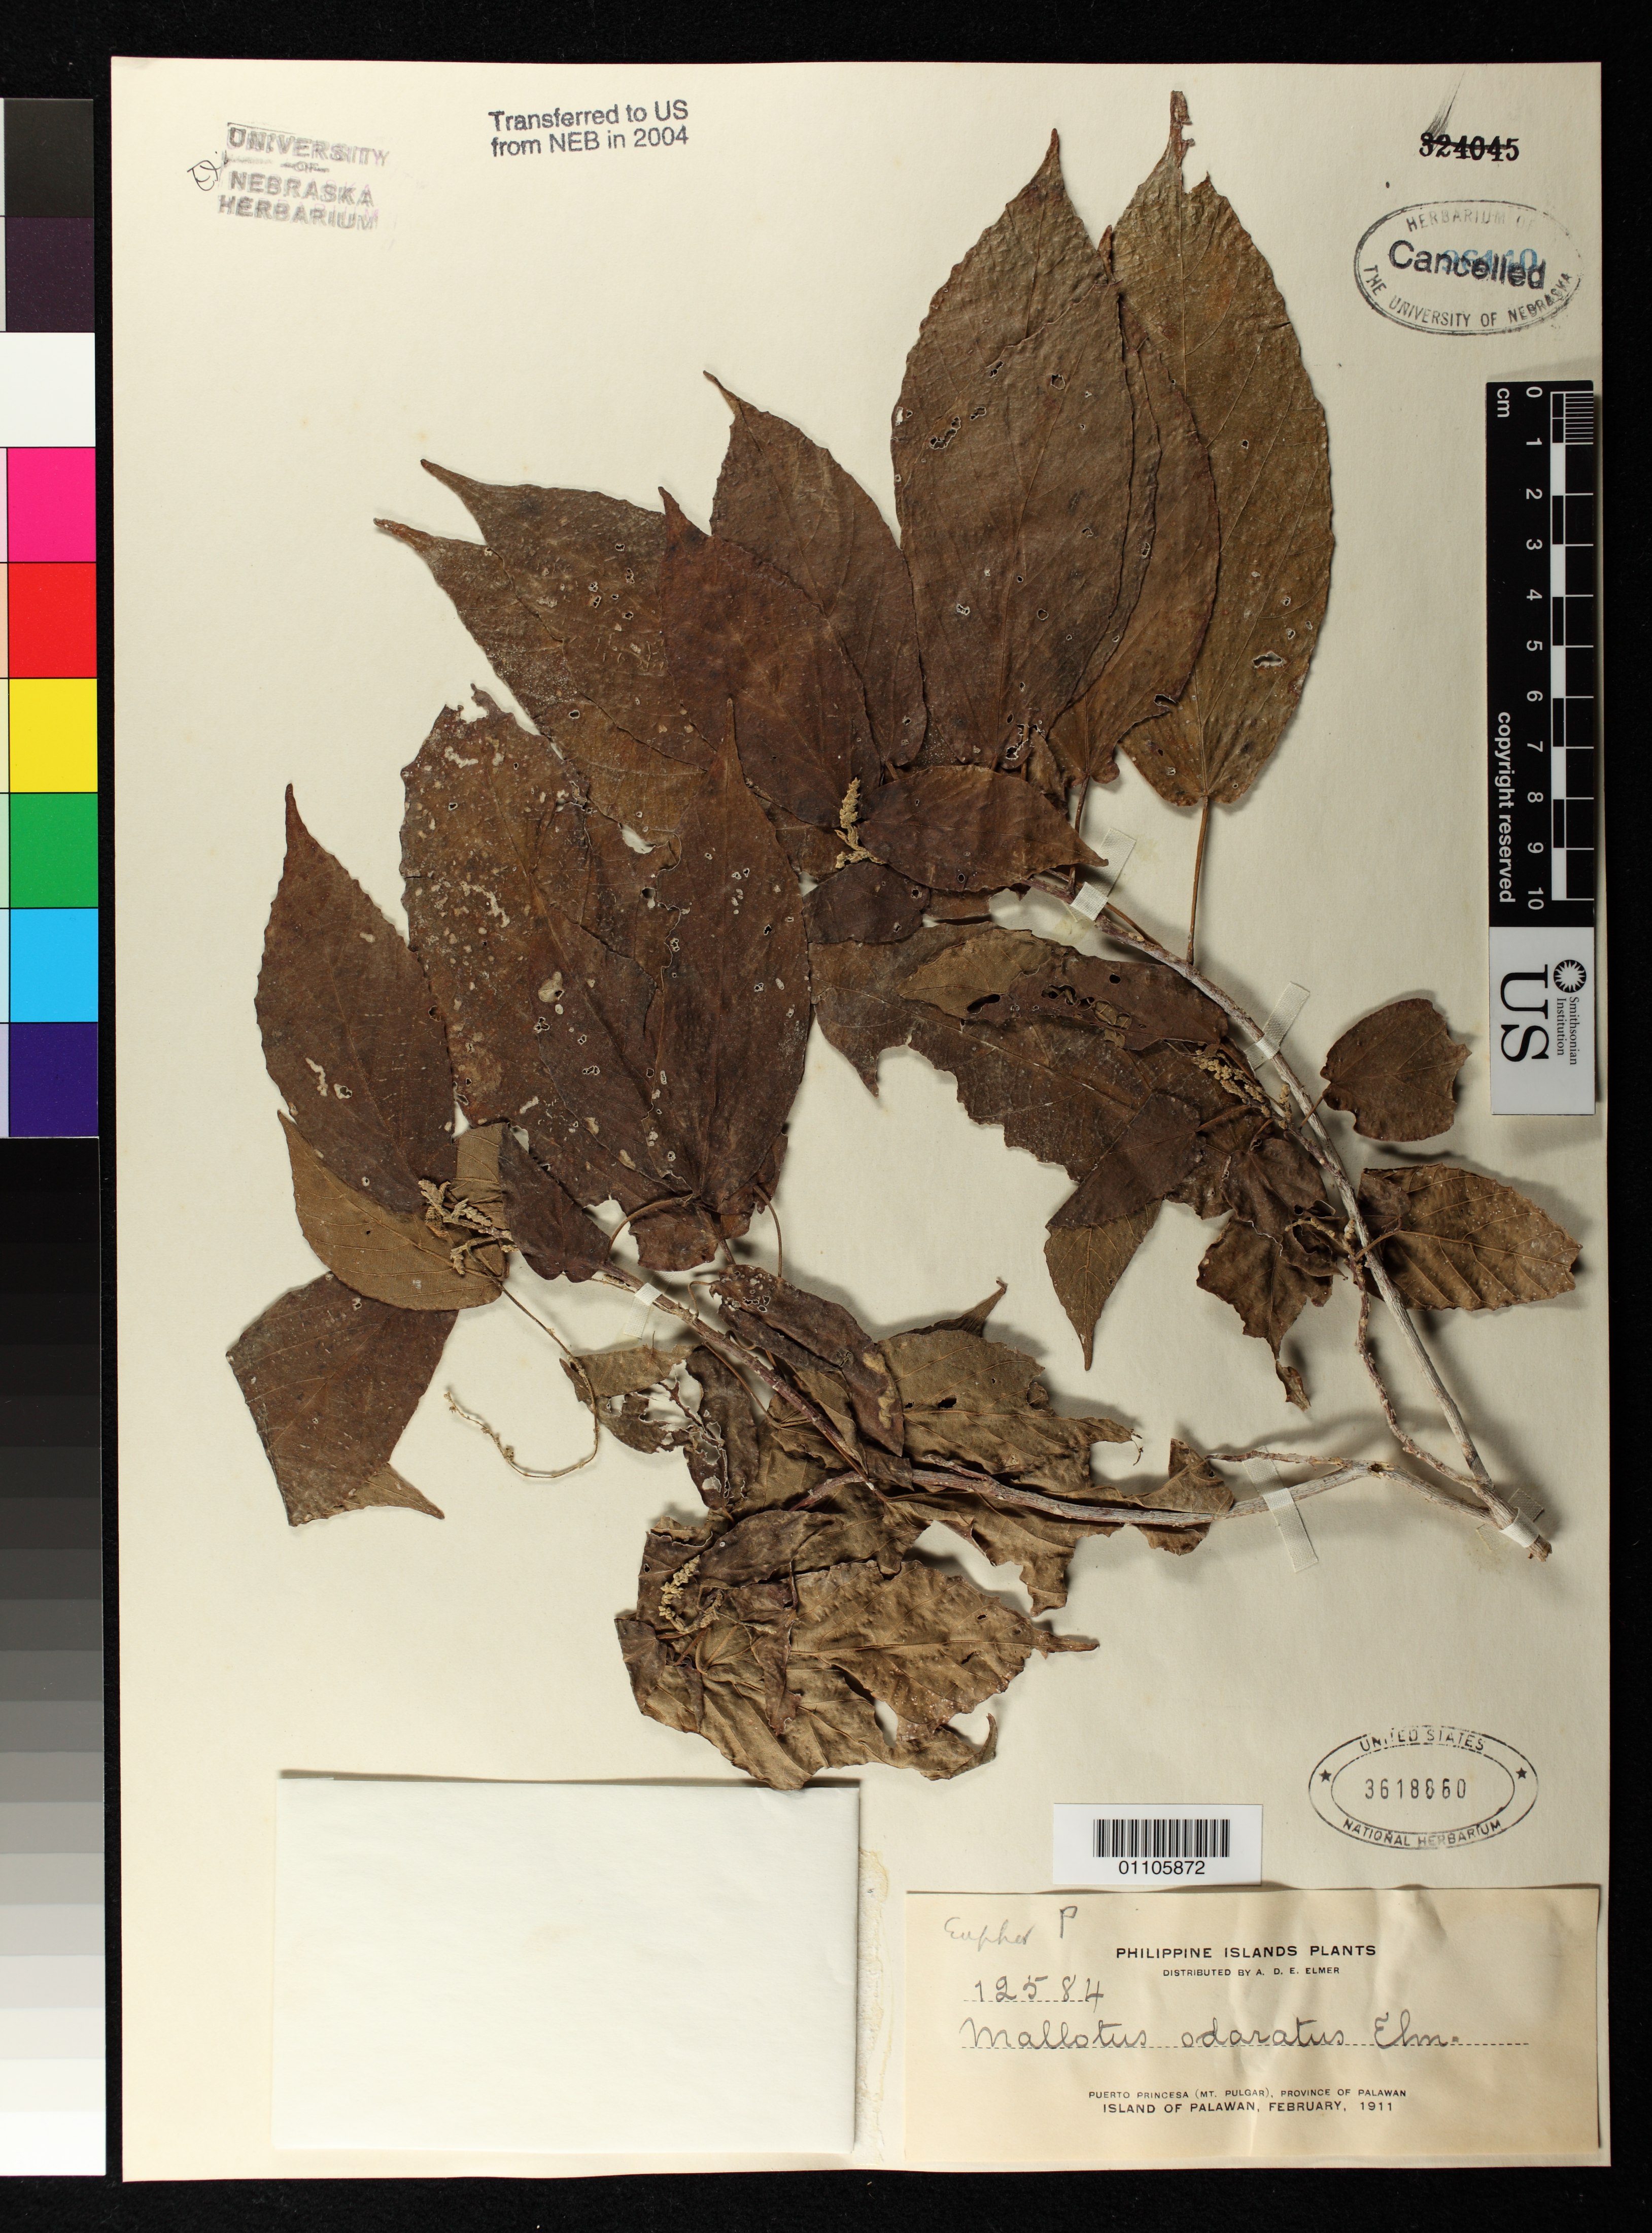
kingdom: Plantae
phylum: Tracheophyta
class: Magnoliopsida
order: Malpighiales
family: Euphorbiaceae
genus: Mallotus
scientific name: Mallotus odoratus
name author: Elmer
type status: Isotype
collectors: A. D. E. Elmer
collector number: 12584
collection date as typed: Feb 1911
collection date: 1911-02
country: Philippines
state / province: Mimaropa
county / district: Palawan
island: Palawan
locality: Puerto Princesa (Mt. Pulgar), Province of Palawan, Island of Palawan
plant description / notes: Specimen ex herb. NEB, transferred to US in 2004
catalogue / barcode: US 3618860